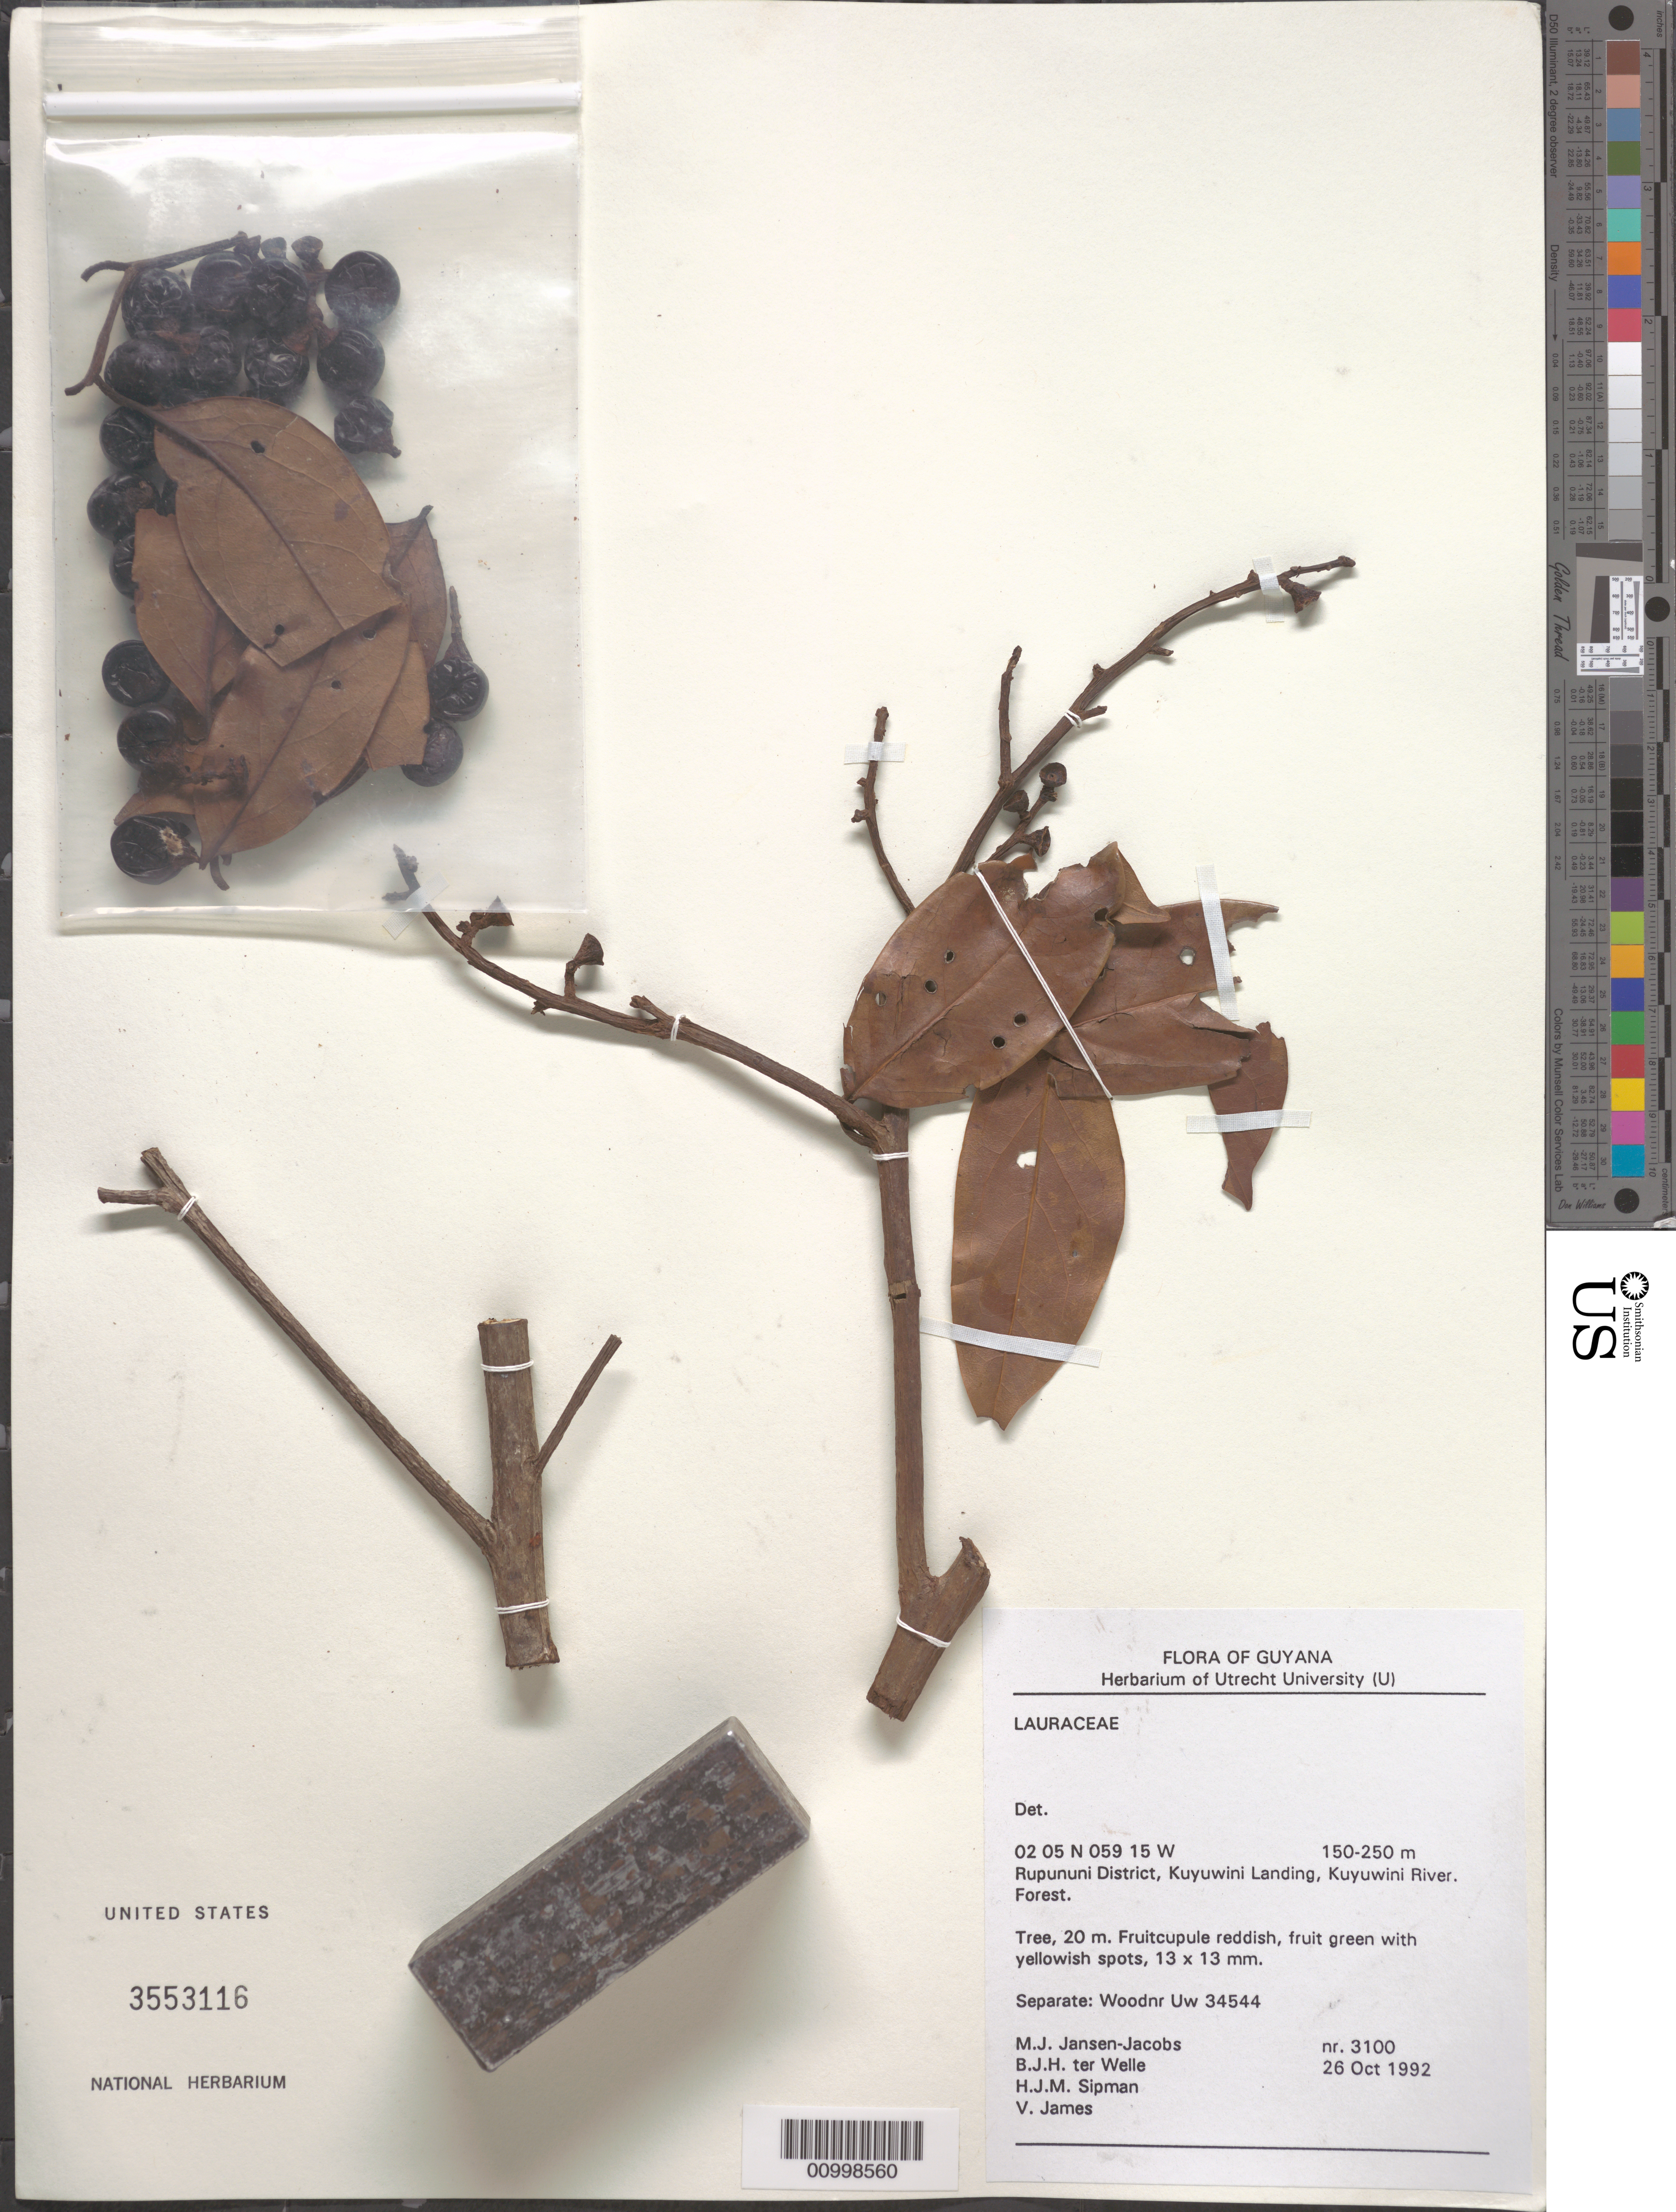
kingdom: Plantae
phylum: Tracheophyta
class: Magnoliopsida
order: Laurales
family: Lauraceae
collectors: M. J. Jansen-Jacobs, B. Welle, H. J. M. Sipman & V. James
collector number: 3100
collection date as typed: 26-Oct-92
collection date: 1992-10-26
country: Guyana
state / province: U. Takutu-U. Essequibo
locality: Kuyuwini Landing, Kuyuwini River, Rupununi District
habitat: Forest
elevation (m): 150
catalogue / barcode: US 3553116